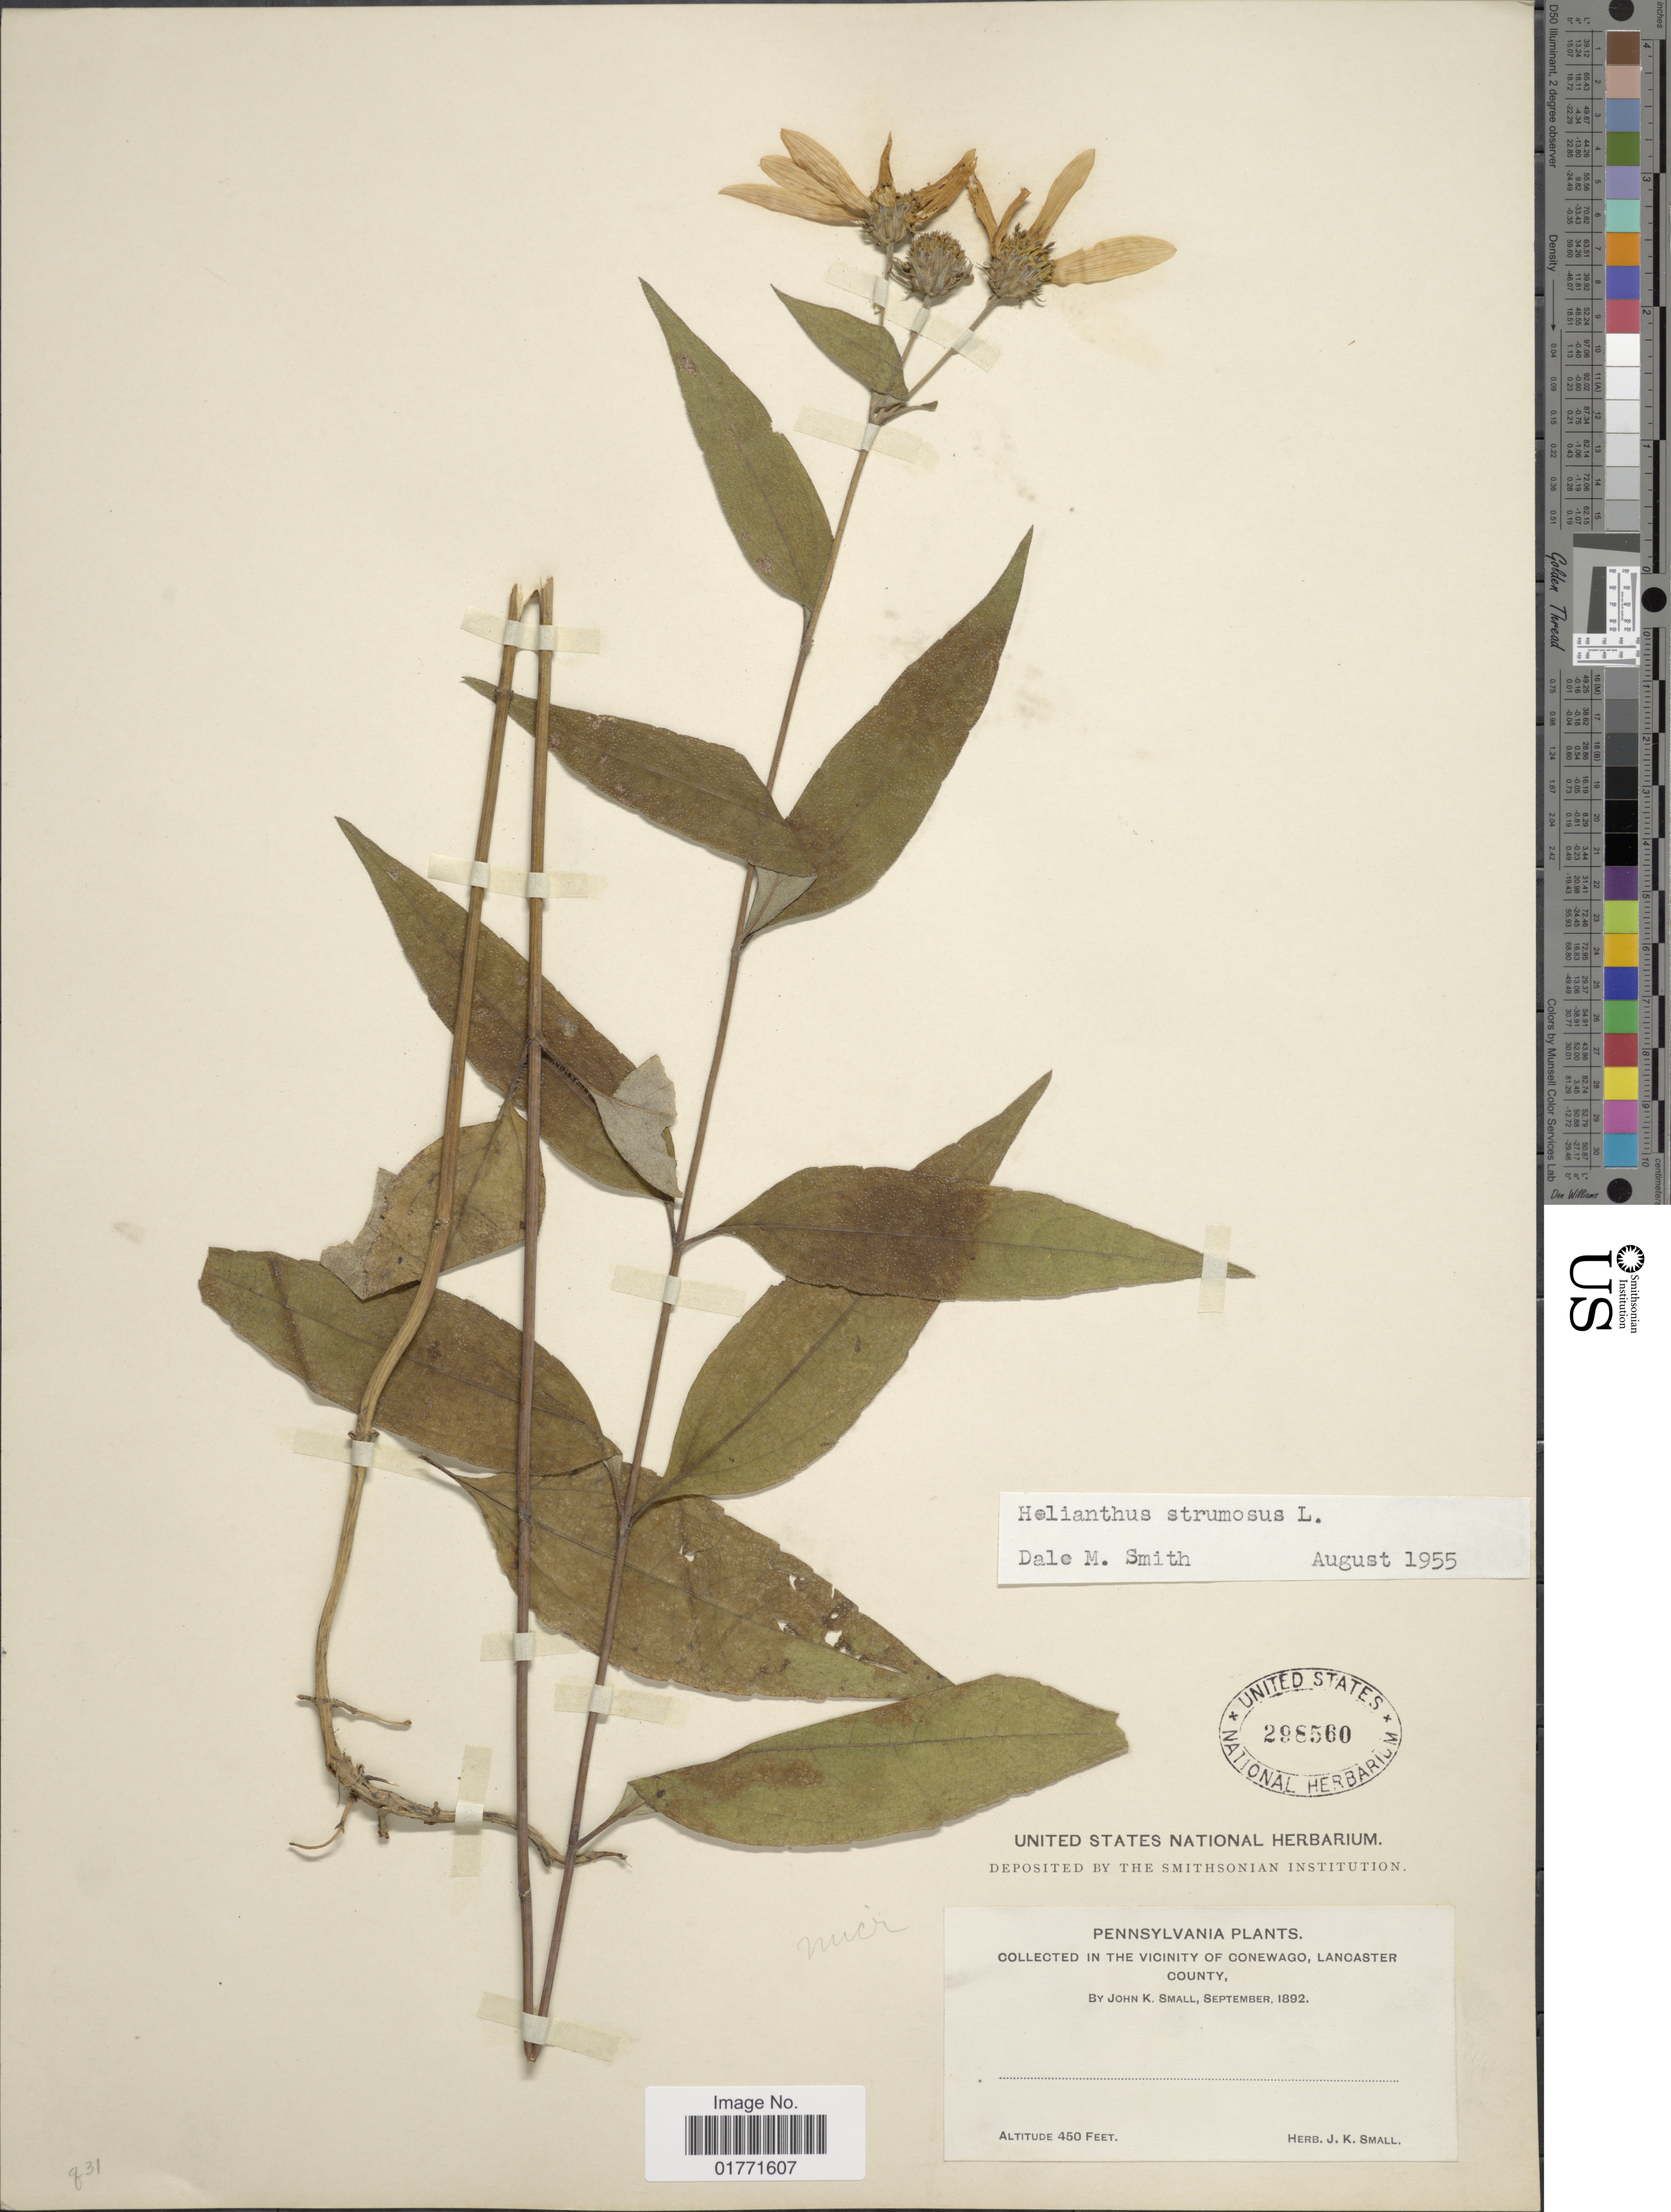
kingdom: Plantae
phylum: Tracheophyta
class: Magnoliopsida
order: Asterales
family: Asteraceae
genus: Helianthus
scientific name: Helianthus strumosus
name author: L.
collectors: J. K. Small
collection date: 1892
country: United States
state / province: Pennsylvania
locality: Pennsylvania, in the vicinity of Conewago, Lancaster County.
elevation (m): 137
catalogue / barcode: US 298560